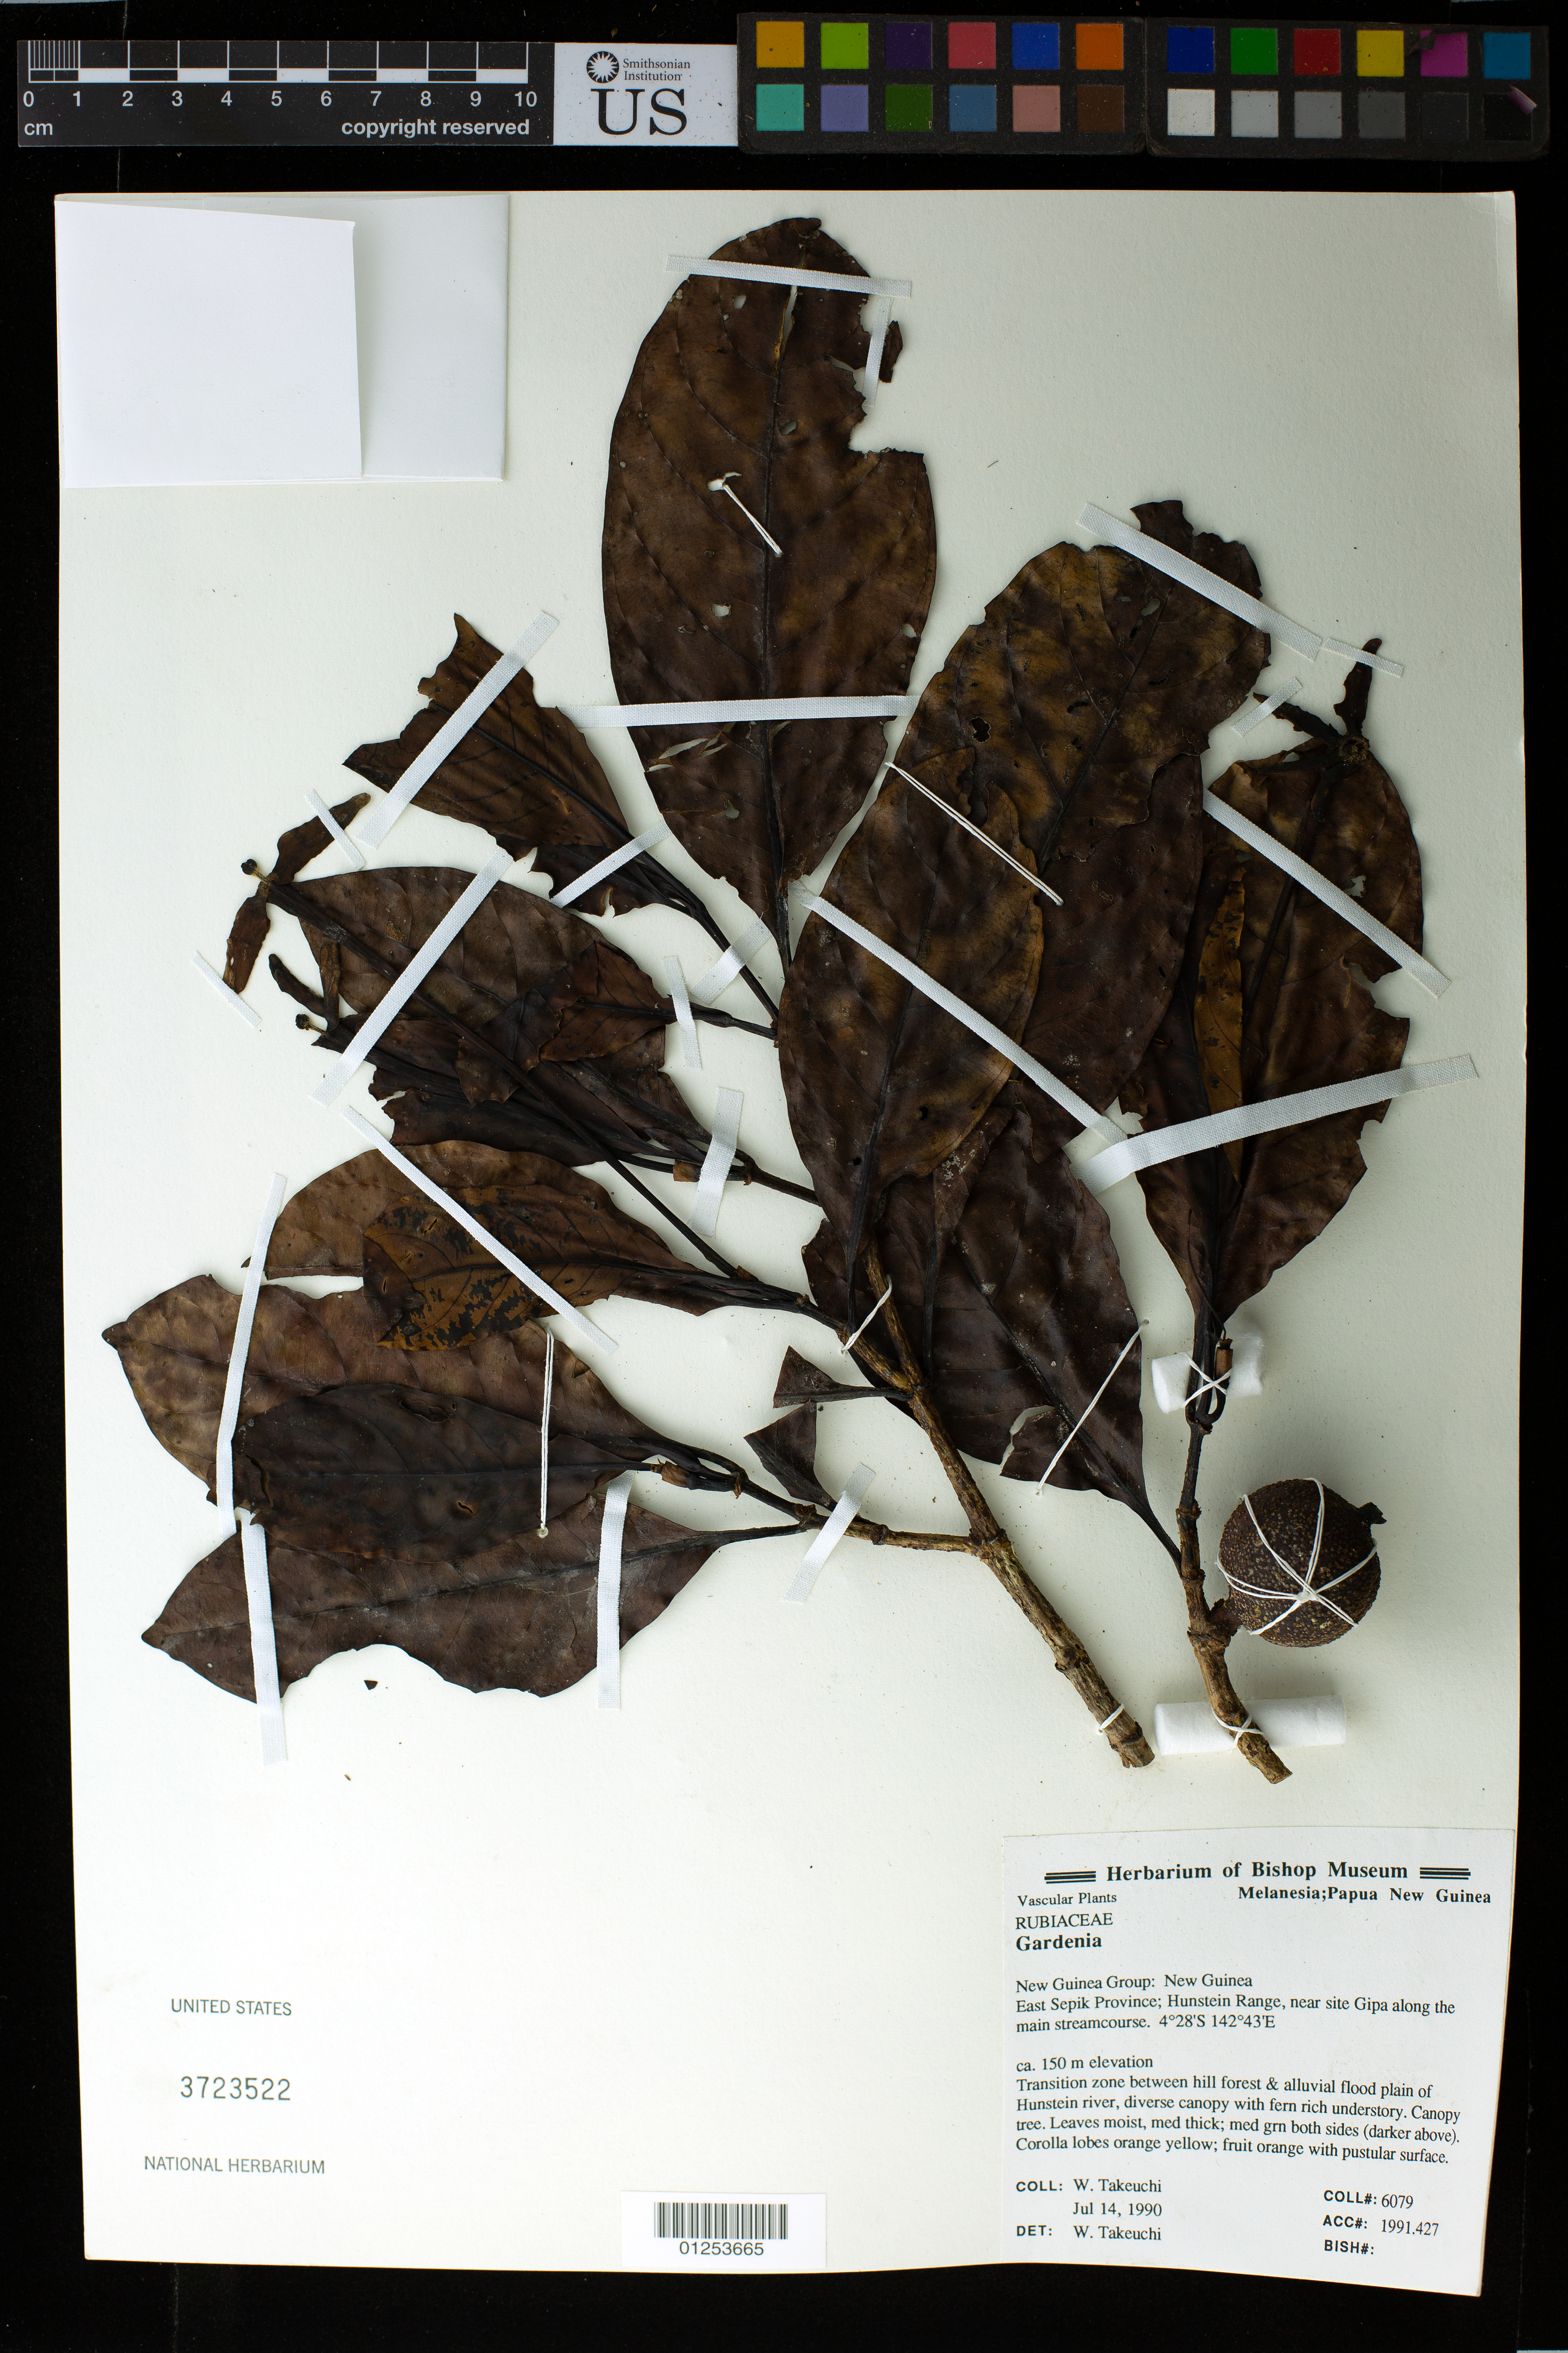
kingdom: Plantae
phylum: Tracheophyta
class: Magnoliopsida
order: Gentianales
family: Rubiaceae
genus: Gardenia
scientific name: Gardenia sp.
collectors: W. N. Takeuchi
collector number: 6079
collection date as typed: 14 Jul 1990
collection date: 1990-07-14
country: Papua New Guinea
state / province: East Sepik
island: New Guinea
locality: Hunstein range, near site 'Gipa' along the main streamcourse.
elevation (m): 150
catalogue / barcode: US 3723522